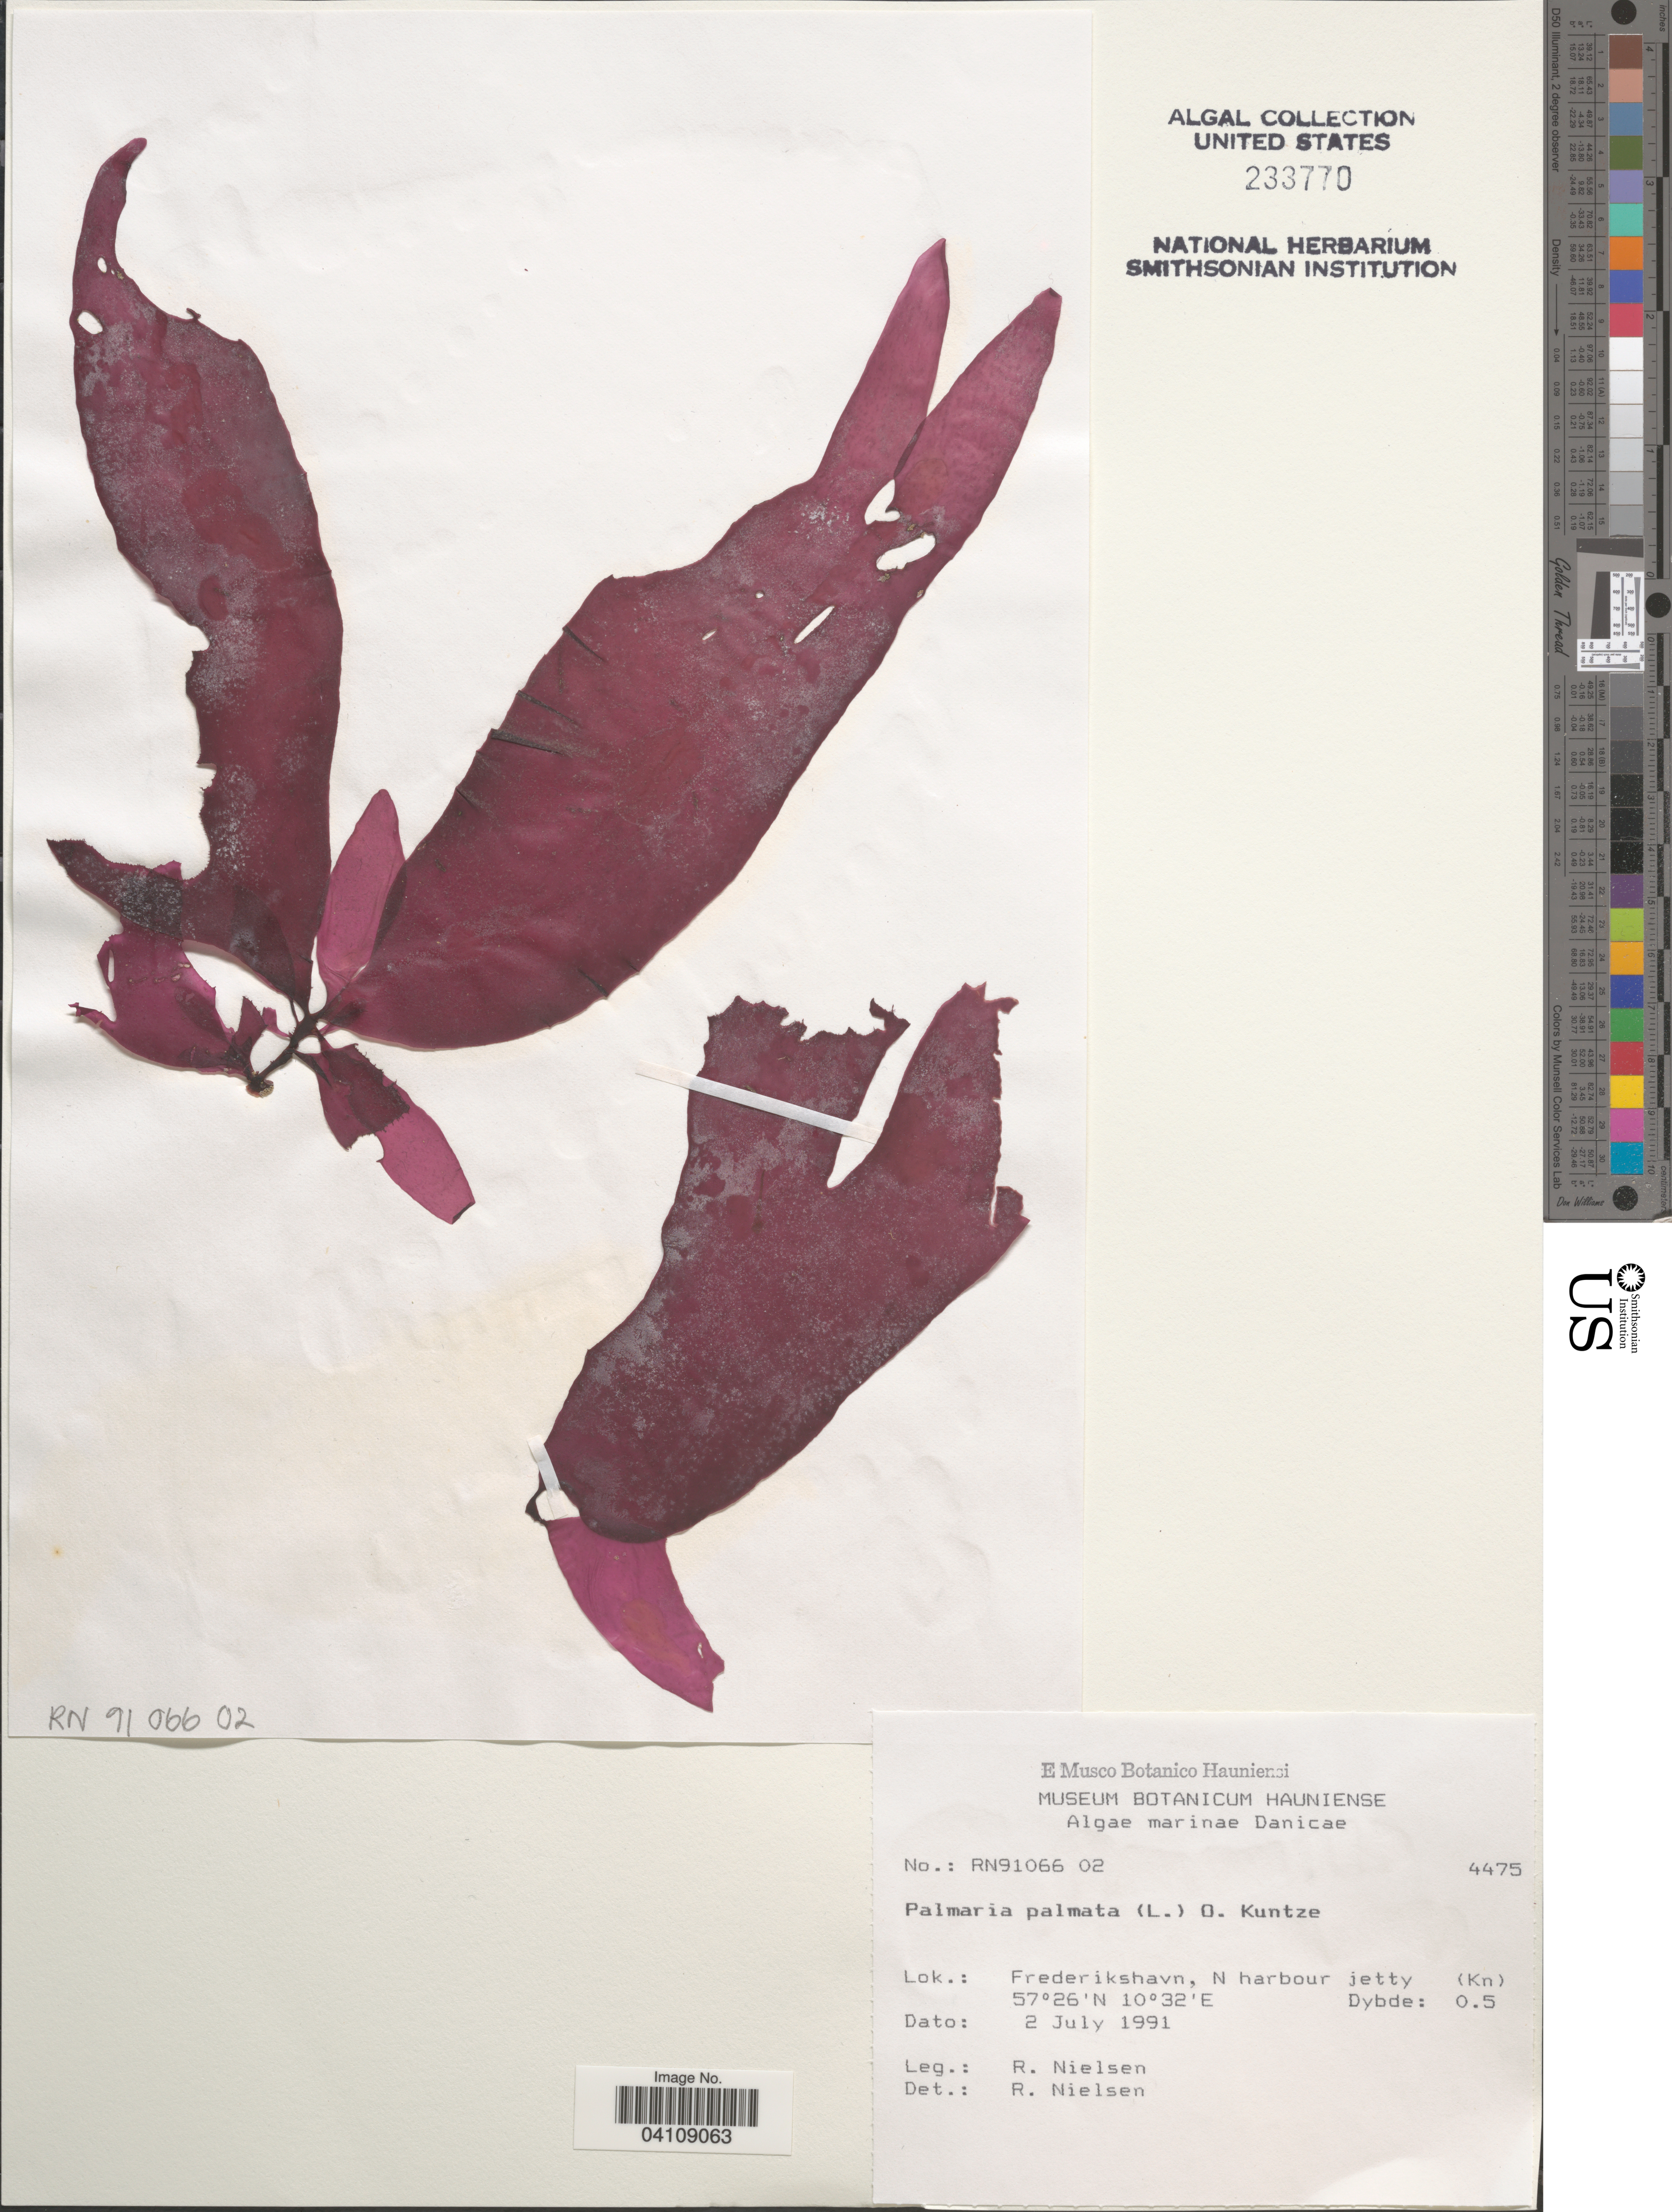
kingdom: Plantae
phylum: Rhodophyta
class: Florideophyceae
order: Palmariales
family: Palmariaceae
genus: Palmaria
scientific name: Palmaria palmata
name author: (L.) F. Weber & D. Mohr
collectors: R. Nielsen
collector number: RN91066 02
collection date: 1991-07-02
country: Denmark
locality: Danicae. Frederikshavn, N harbour jetty (Kn).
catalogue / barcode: US 233770